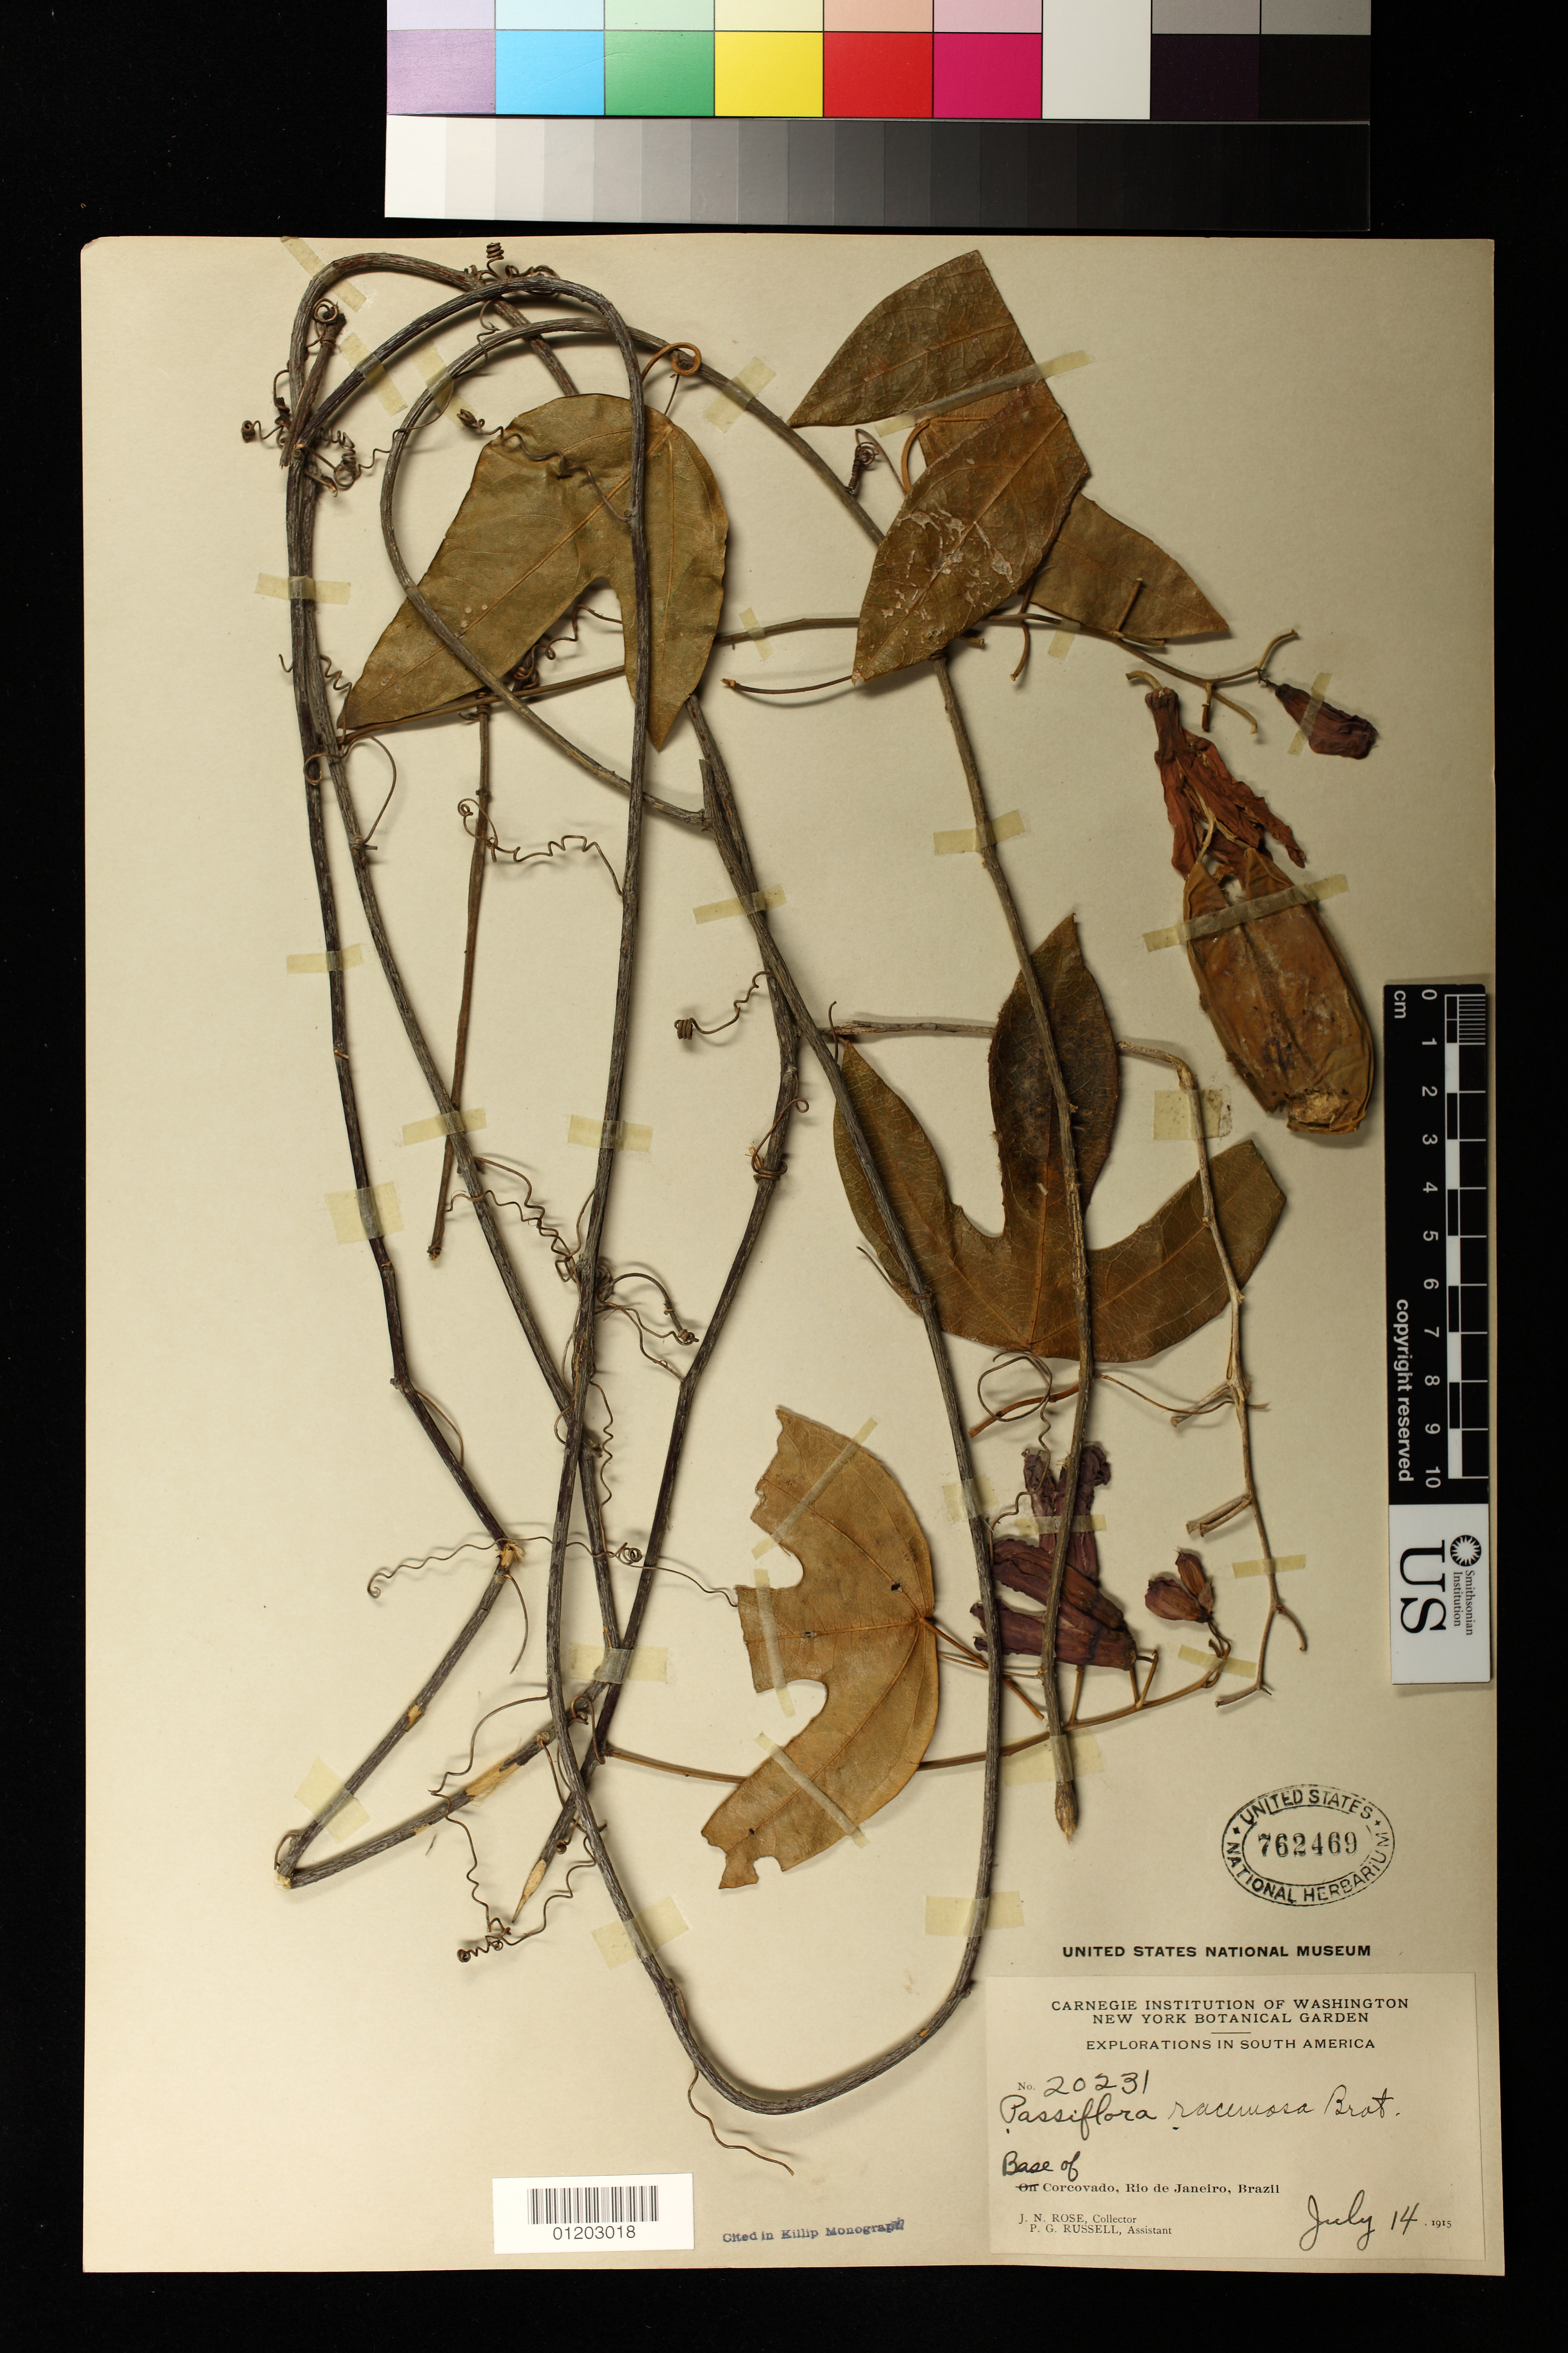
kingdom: Plantae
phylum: Tracheophyta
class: Magnoliopsida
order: Malpighiales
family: Passifloraceae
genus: Passiflora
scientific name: Passiflora racemosa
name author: Brot.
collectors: J. N. Rose & P. G. Russell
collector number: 20231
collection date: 1915-07-14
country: Brazil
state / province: Rio de Janeiro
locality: Base of Corcovado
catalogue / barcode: US 762469